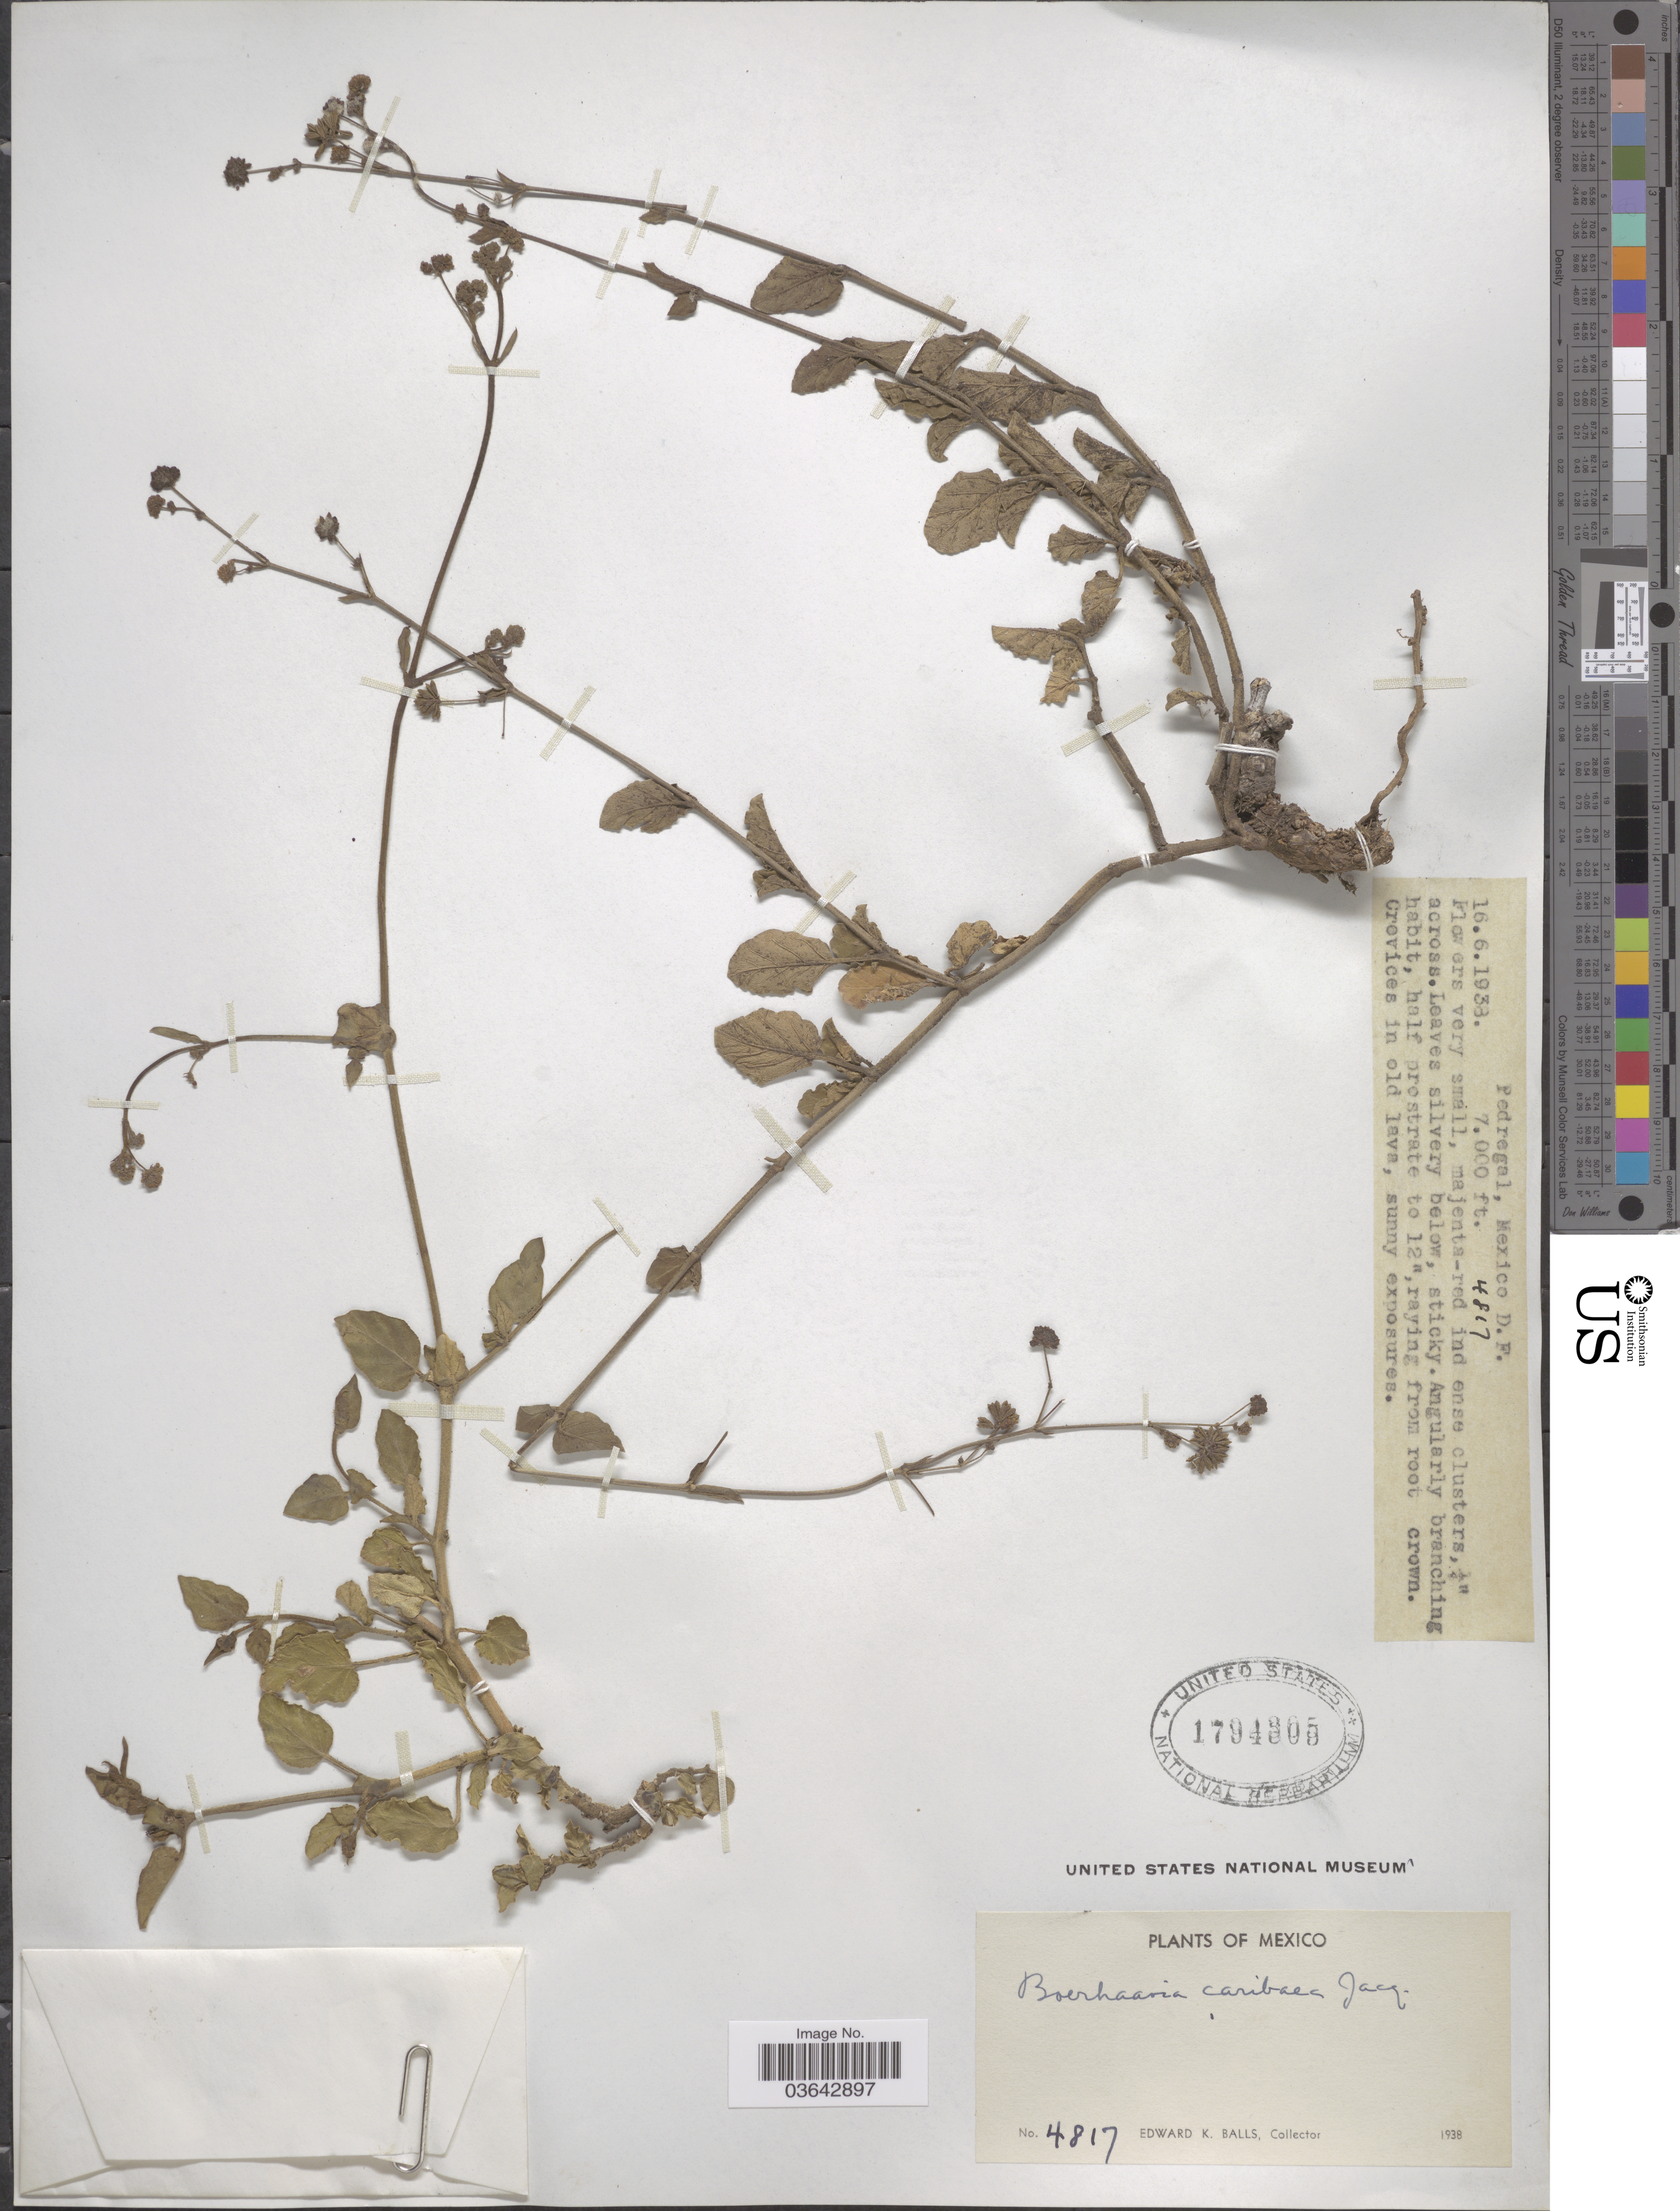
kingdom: Plantae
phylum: Tracheophyta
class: Magnoliopsida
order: Caryophyllales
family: Nyctaginaceae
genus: Boerhavia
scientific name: Boerhavia caribaea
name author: Jacq.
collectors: E. K. Balls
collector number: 4817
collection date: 1938-06-16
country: Mexico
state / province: Distrito Federal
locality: Pedregal, D.F.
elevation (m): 2134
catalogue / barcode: US 1794805